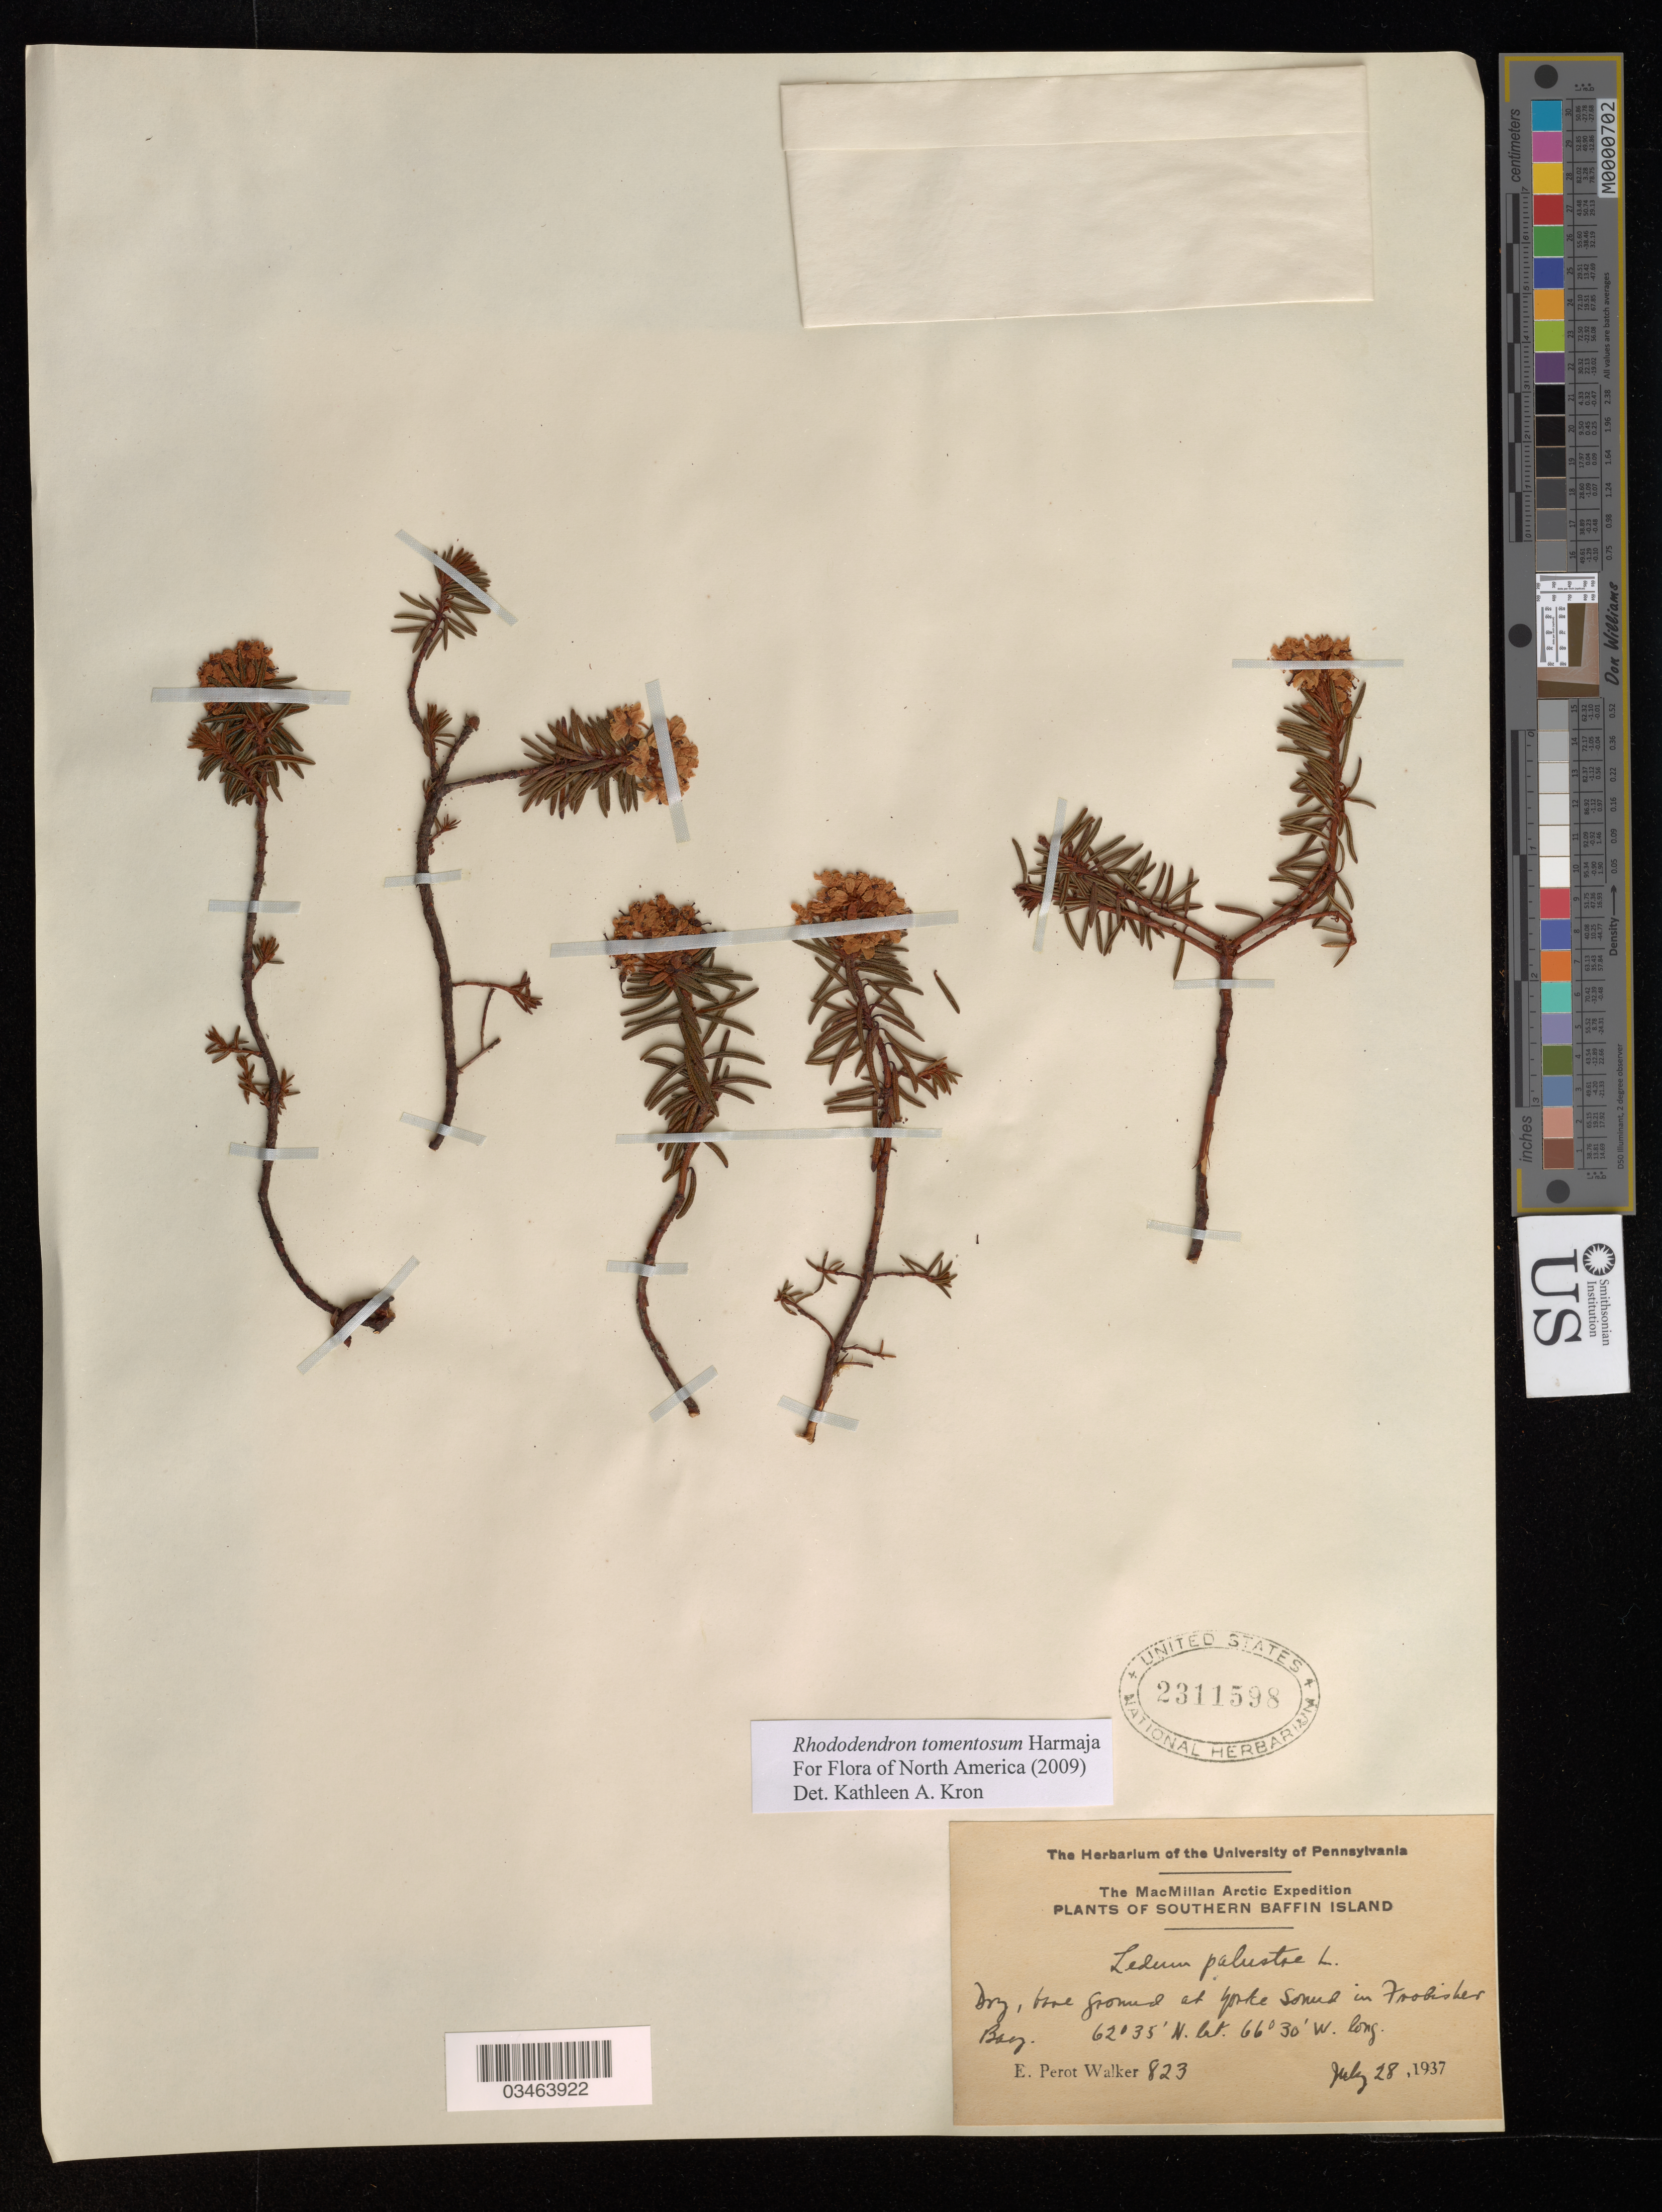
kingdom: Plantae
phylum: Tracheophyta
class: Magnoliopsida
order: Ericales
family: Ericaceae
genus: Rhododendron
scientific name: Rhododendron tomentosum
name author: Harmaja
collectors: E. Walker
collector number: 823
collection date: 1937-07-28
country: Canada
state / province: Nunavut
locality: Southern Baffin Island. Dry, bare ground at Yorke Sound in Frobisher Bay.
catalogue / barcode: US 2311598